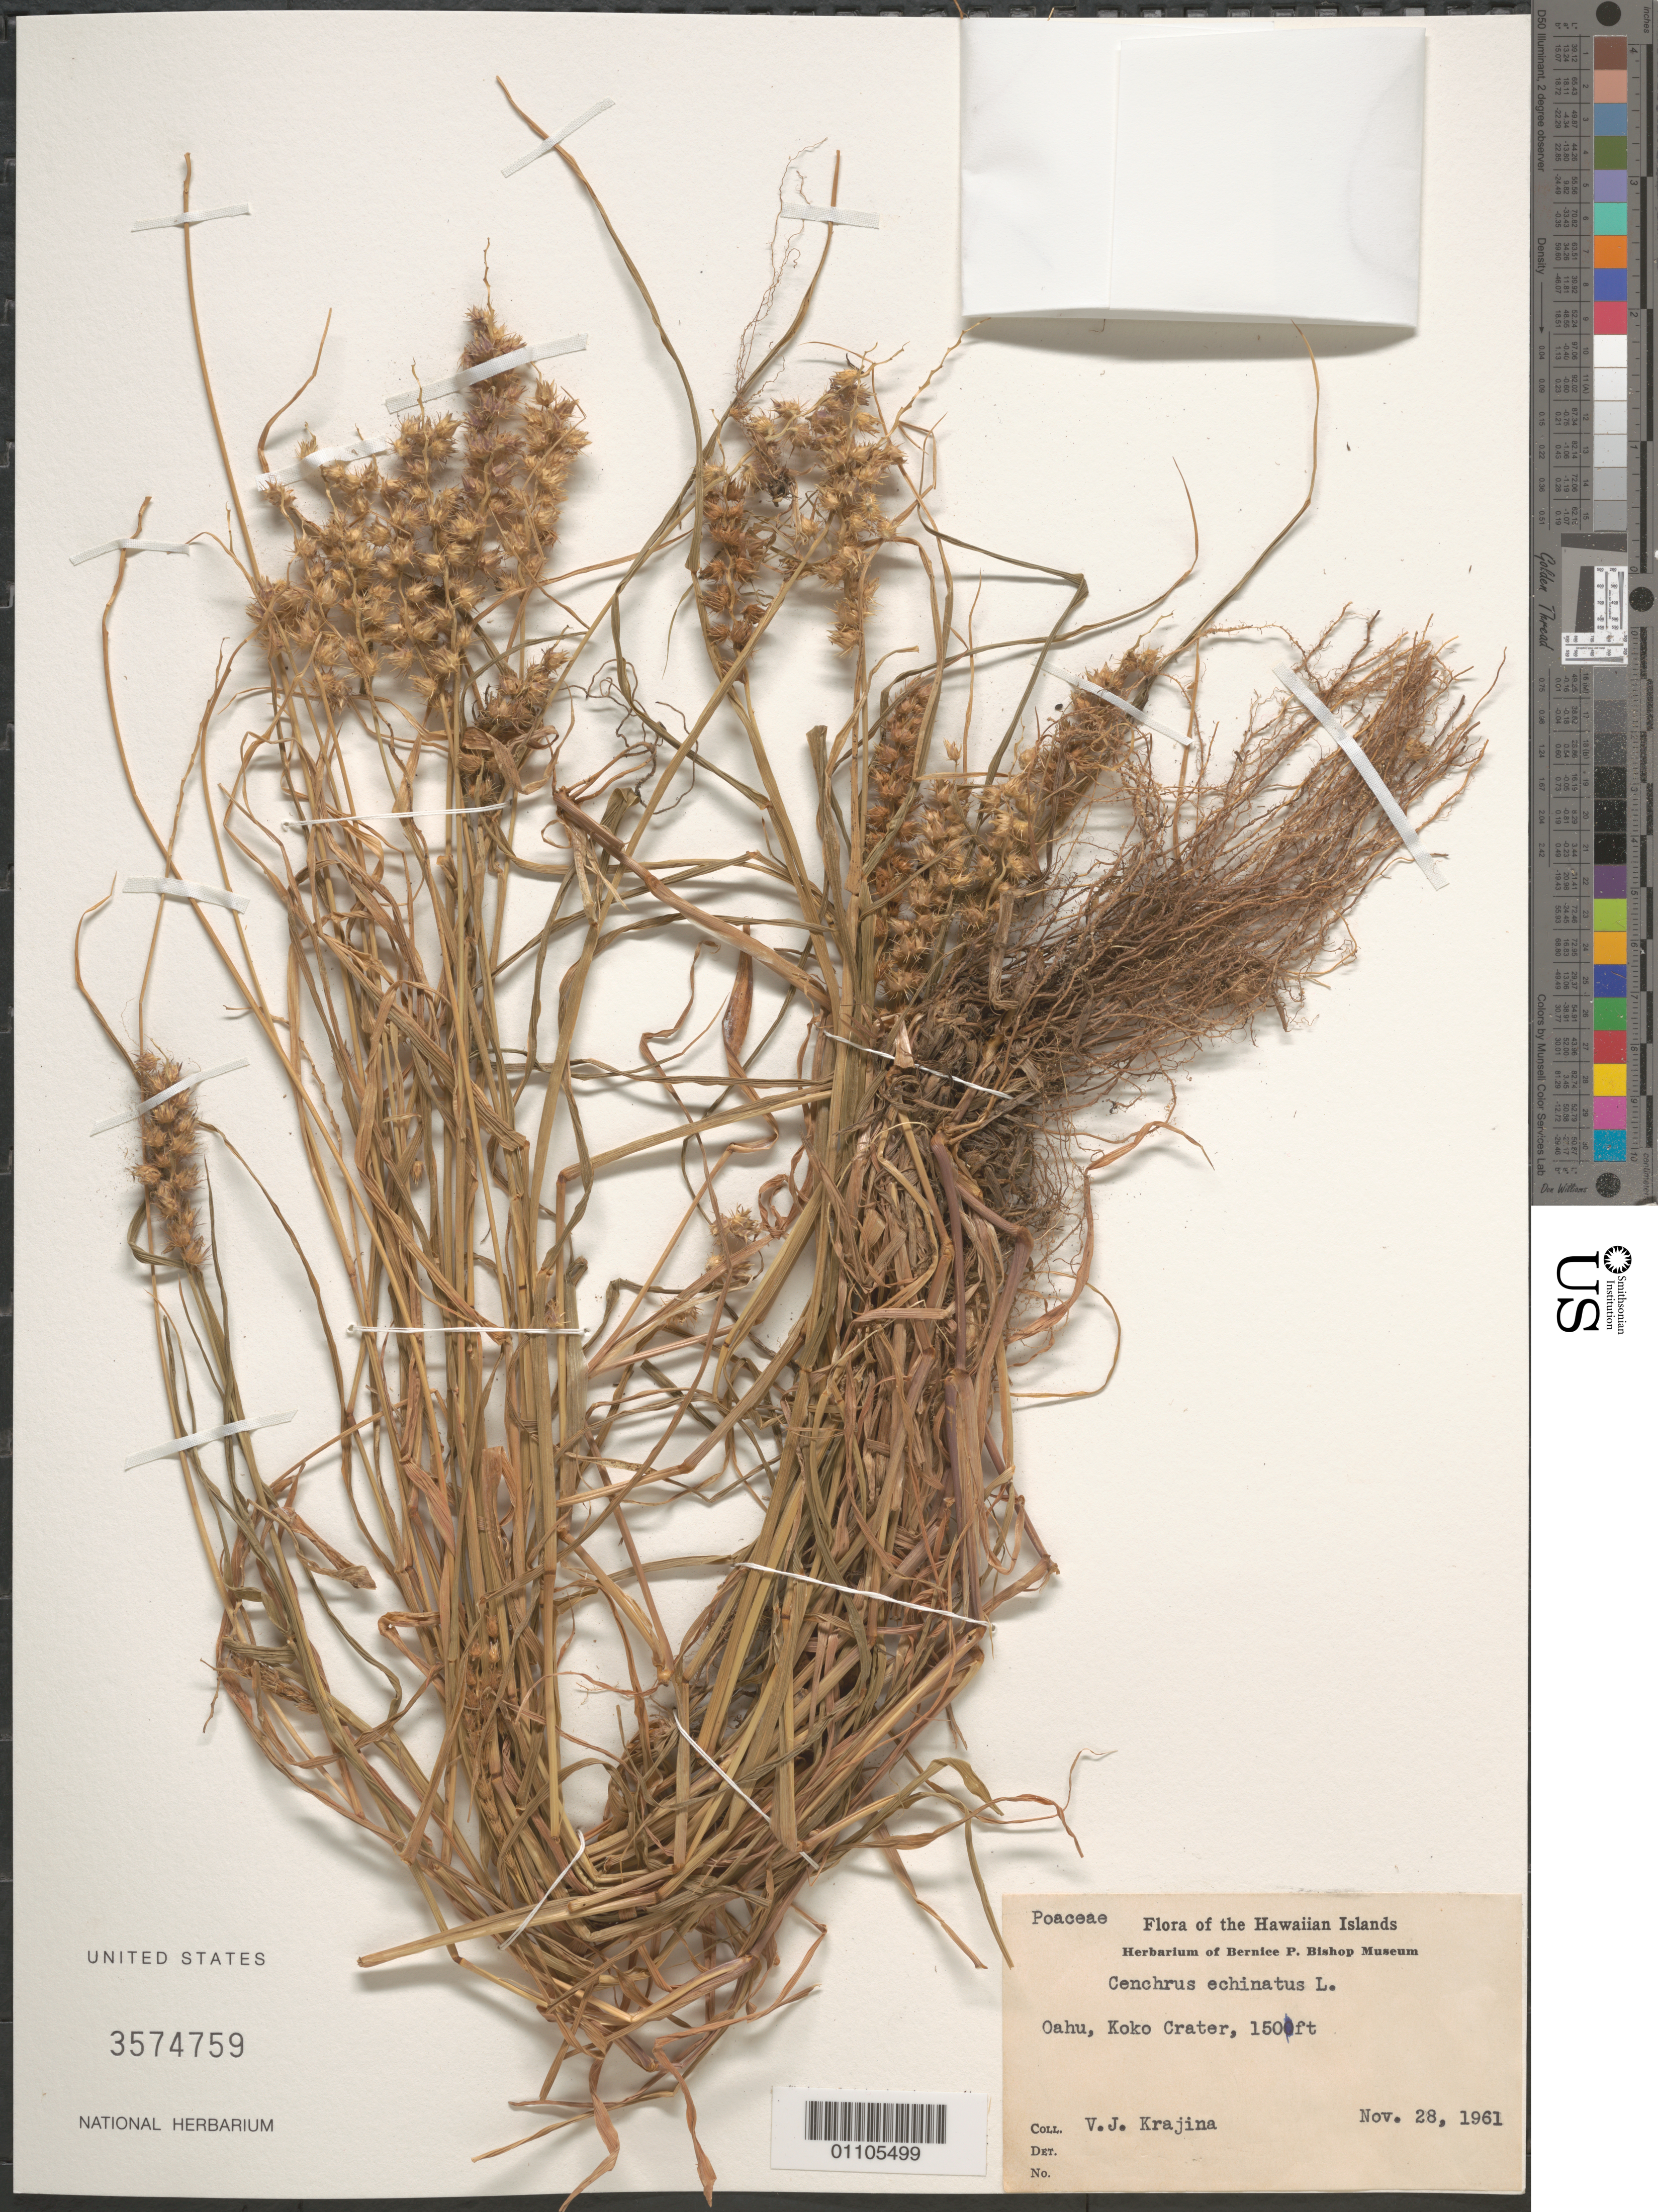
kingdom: Plantae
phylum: Tracheophyta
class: Liliopsida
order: Poales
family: Poaceae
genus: Cenchrus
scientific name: Cenchrus echinatus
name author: L.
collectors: V. J. Krajina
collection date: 1961-11-28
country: United States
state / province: Hawaii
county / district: Honolulu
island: Oahu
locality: O'ahu, Koko Crater.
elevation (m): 46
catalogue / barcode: US 3574759